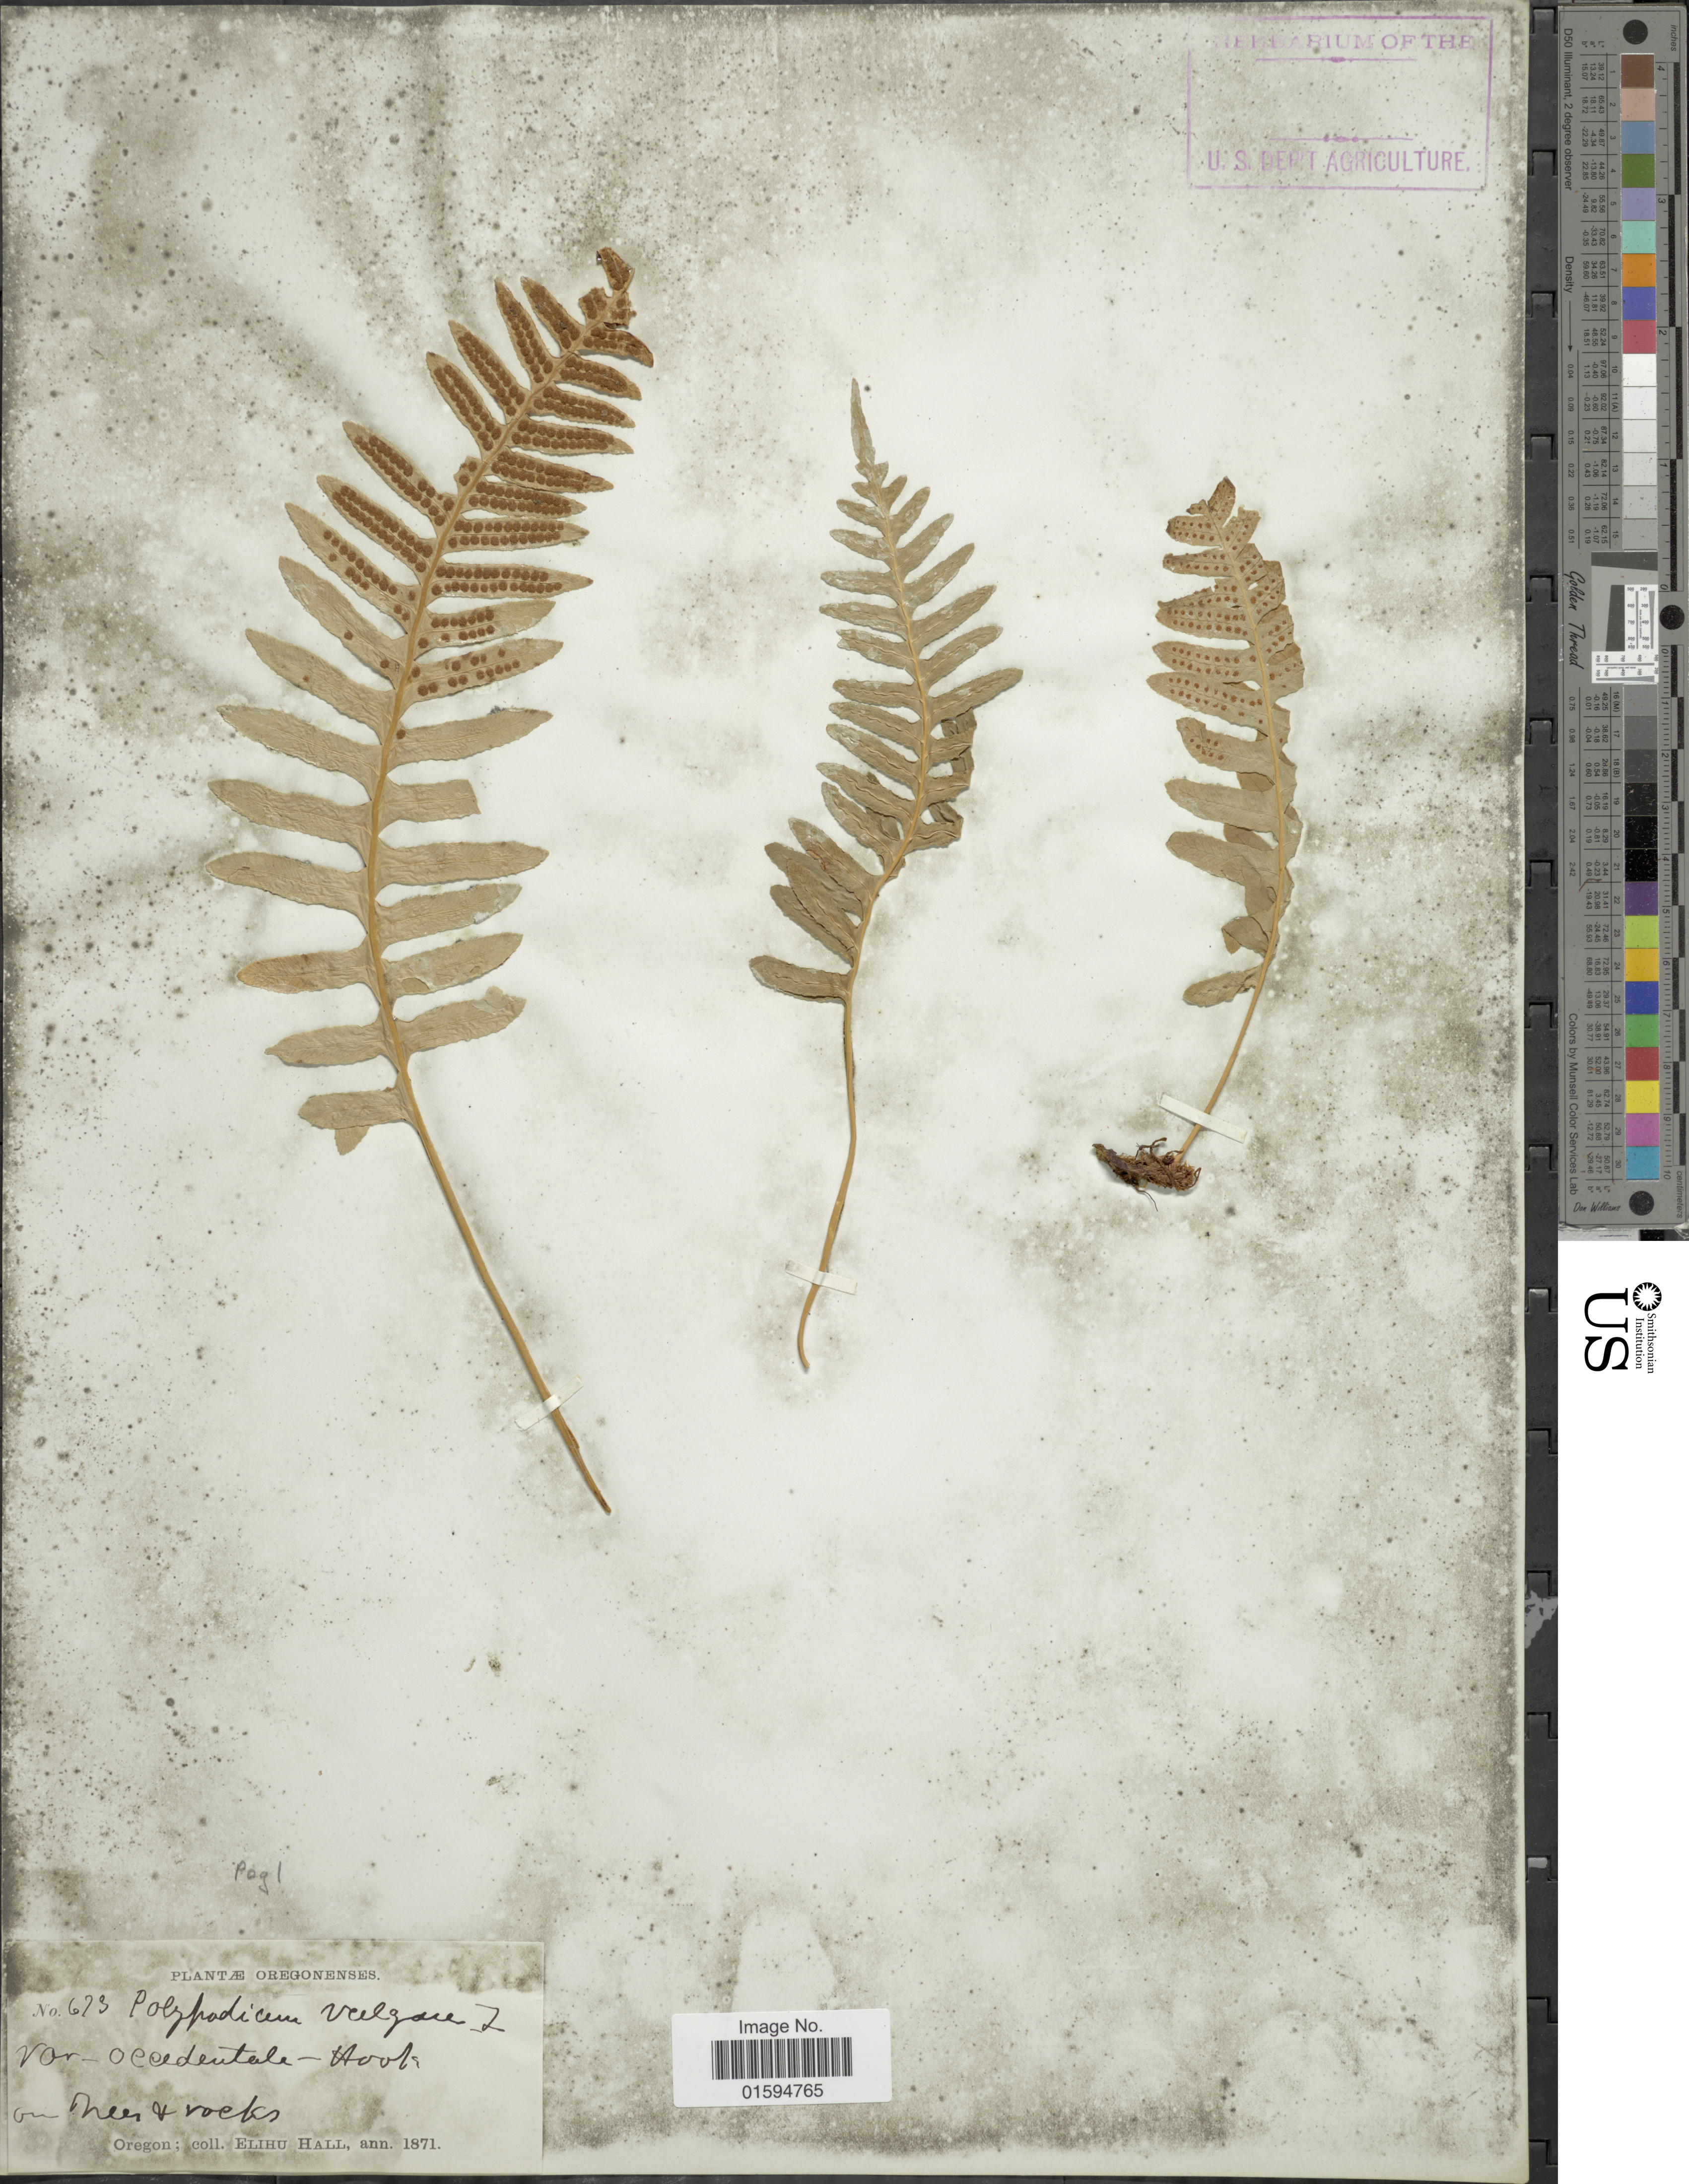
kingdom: Plantae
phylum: Tracheophyta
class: Polypodiopsida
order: Polypodiales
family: Polypodiaceae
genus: Polypodium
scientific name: Polypodium glycyrrhiza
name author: D.C. Eaton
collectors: E. Hall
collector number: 673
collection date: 1871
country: United States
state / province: Oregon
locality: On trees & rocks